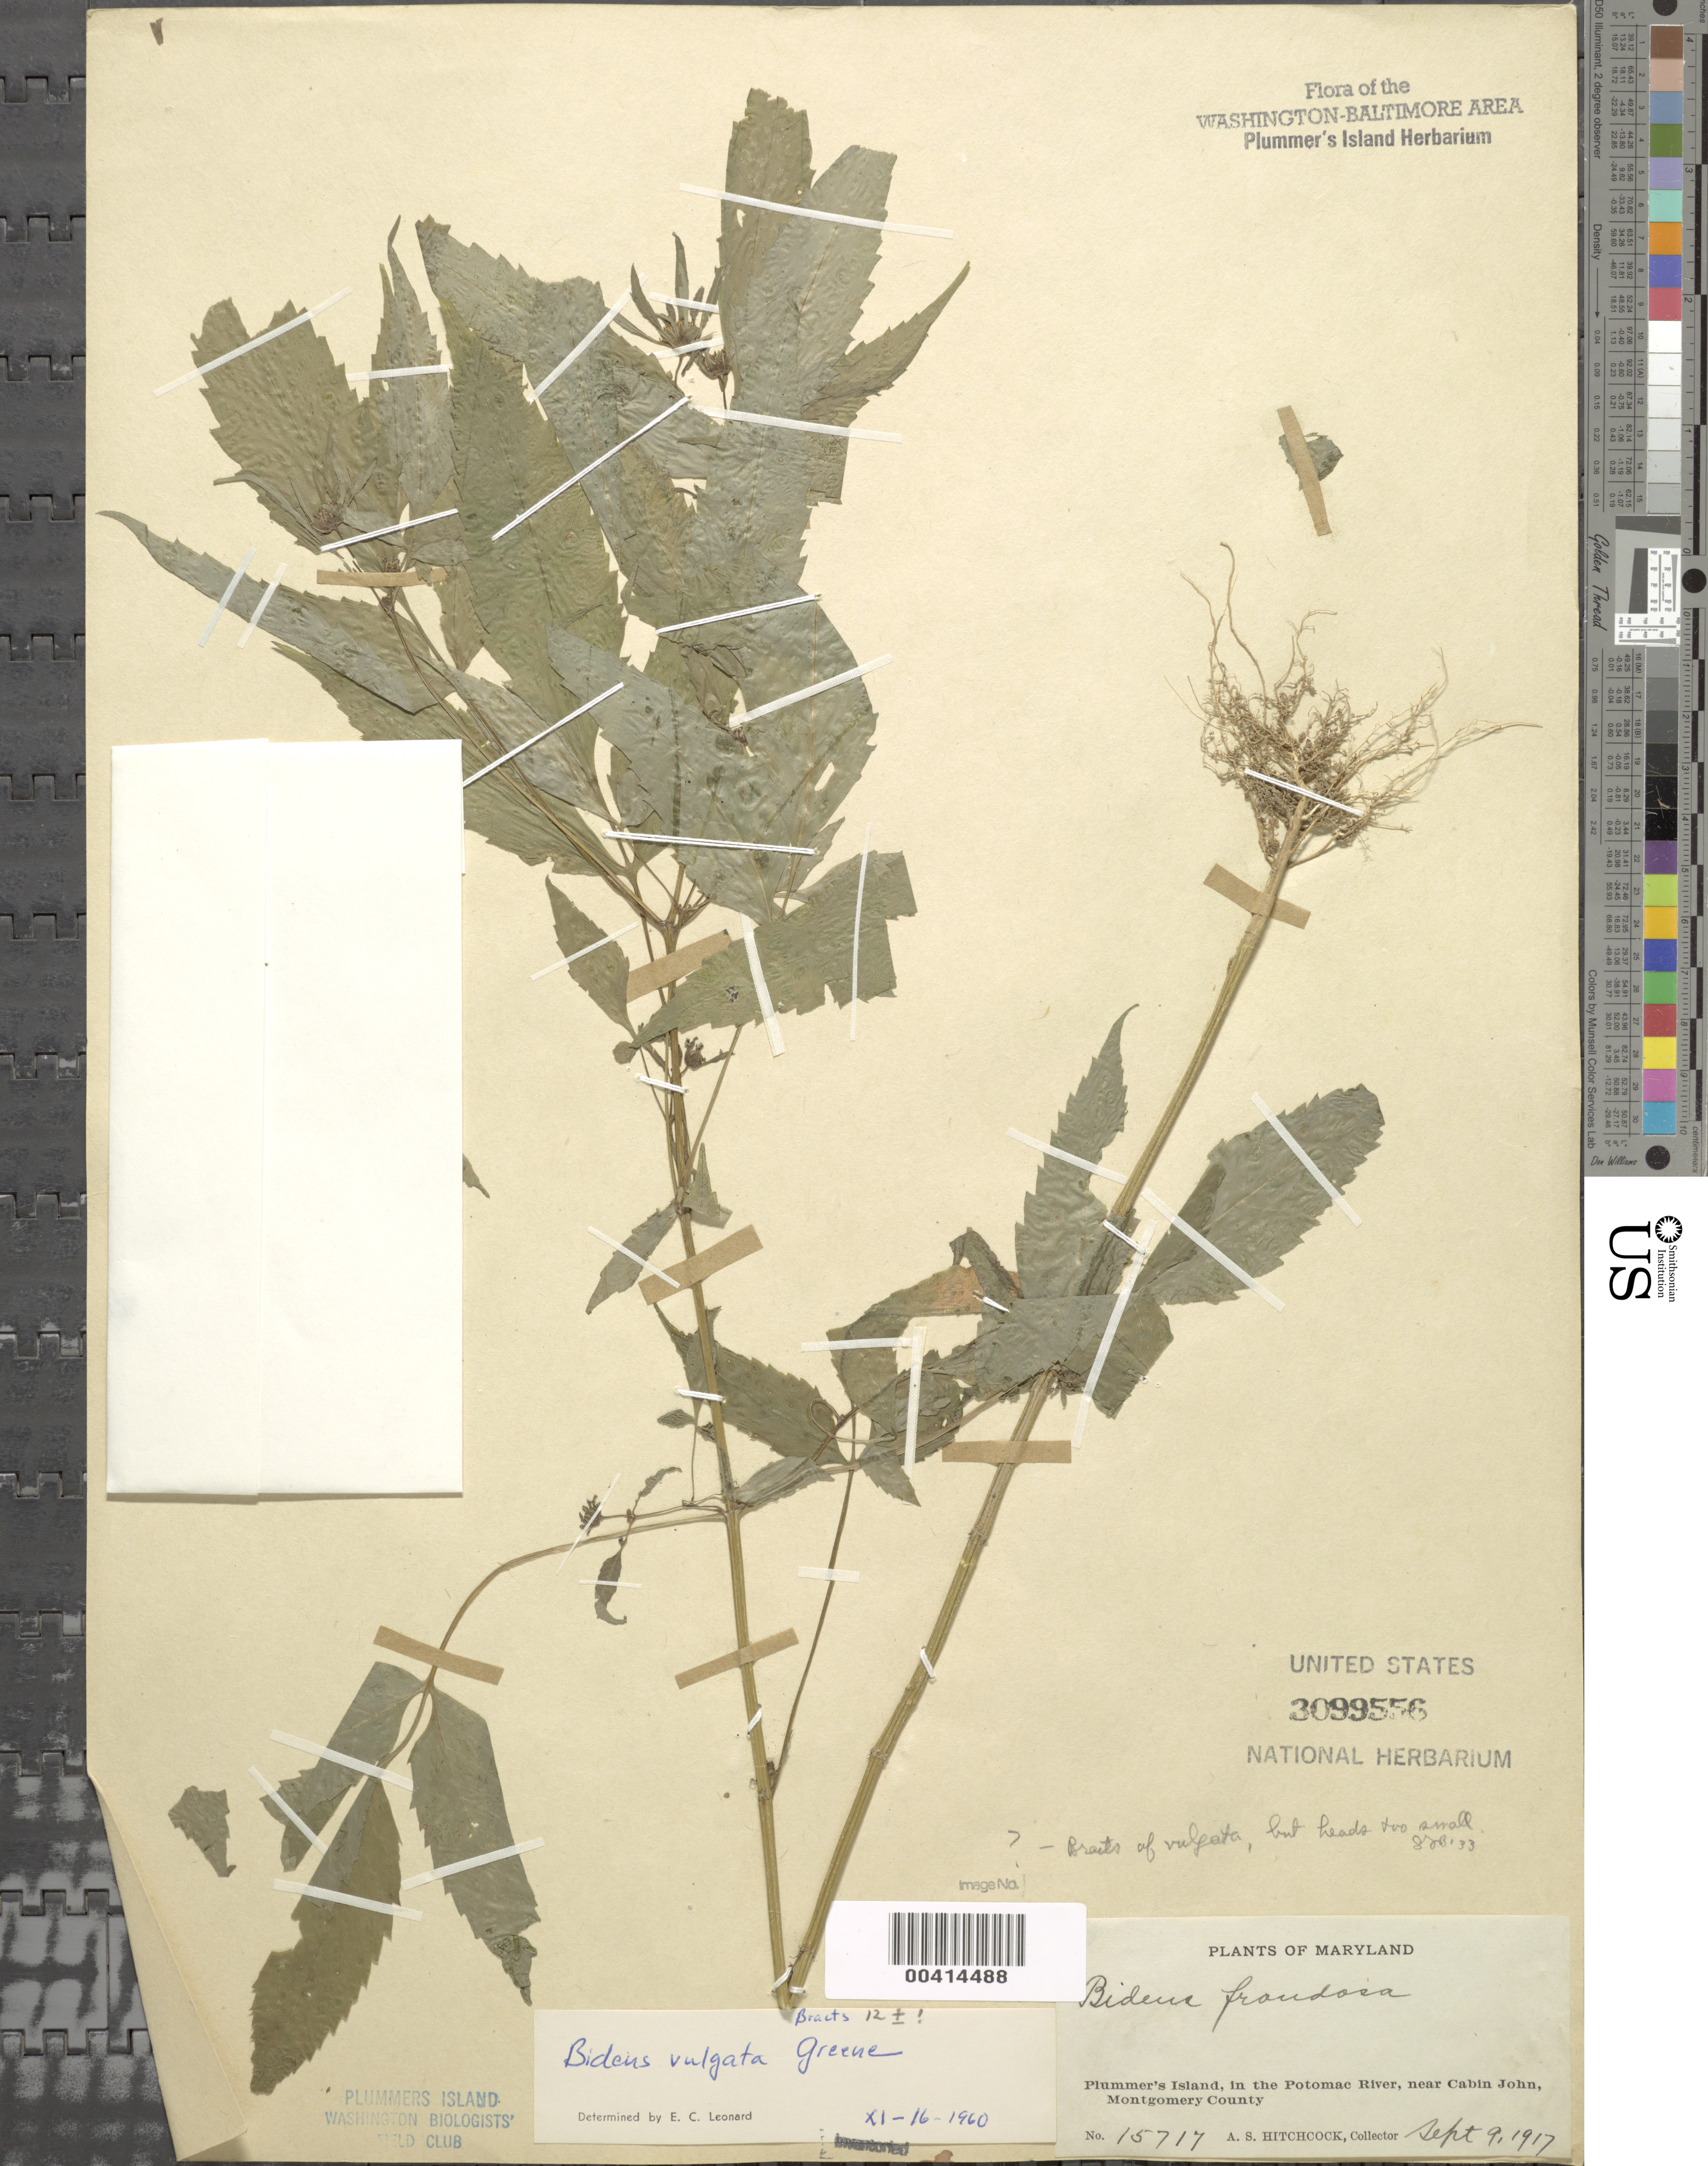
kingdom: Plantae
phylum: Tracheophyta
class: Magnoliopsida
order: Asterales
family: Asteraceae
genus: Bidens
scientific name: Bidens vulgata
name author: Greene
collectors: A. S. Hitchcock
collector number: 15717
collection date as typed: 09 Sep 1917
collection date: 1917-09-09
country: United States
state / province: Maryland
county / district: Montgomery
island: Plummers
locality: Plummer's Island, near Cabin John C. & O. Canal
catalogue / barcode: US 3099556